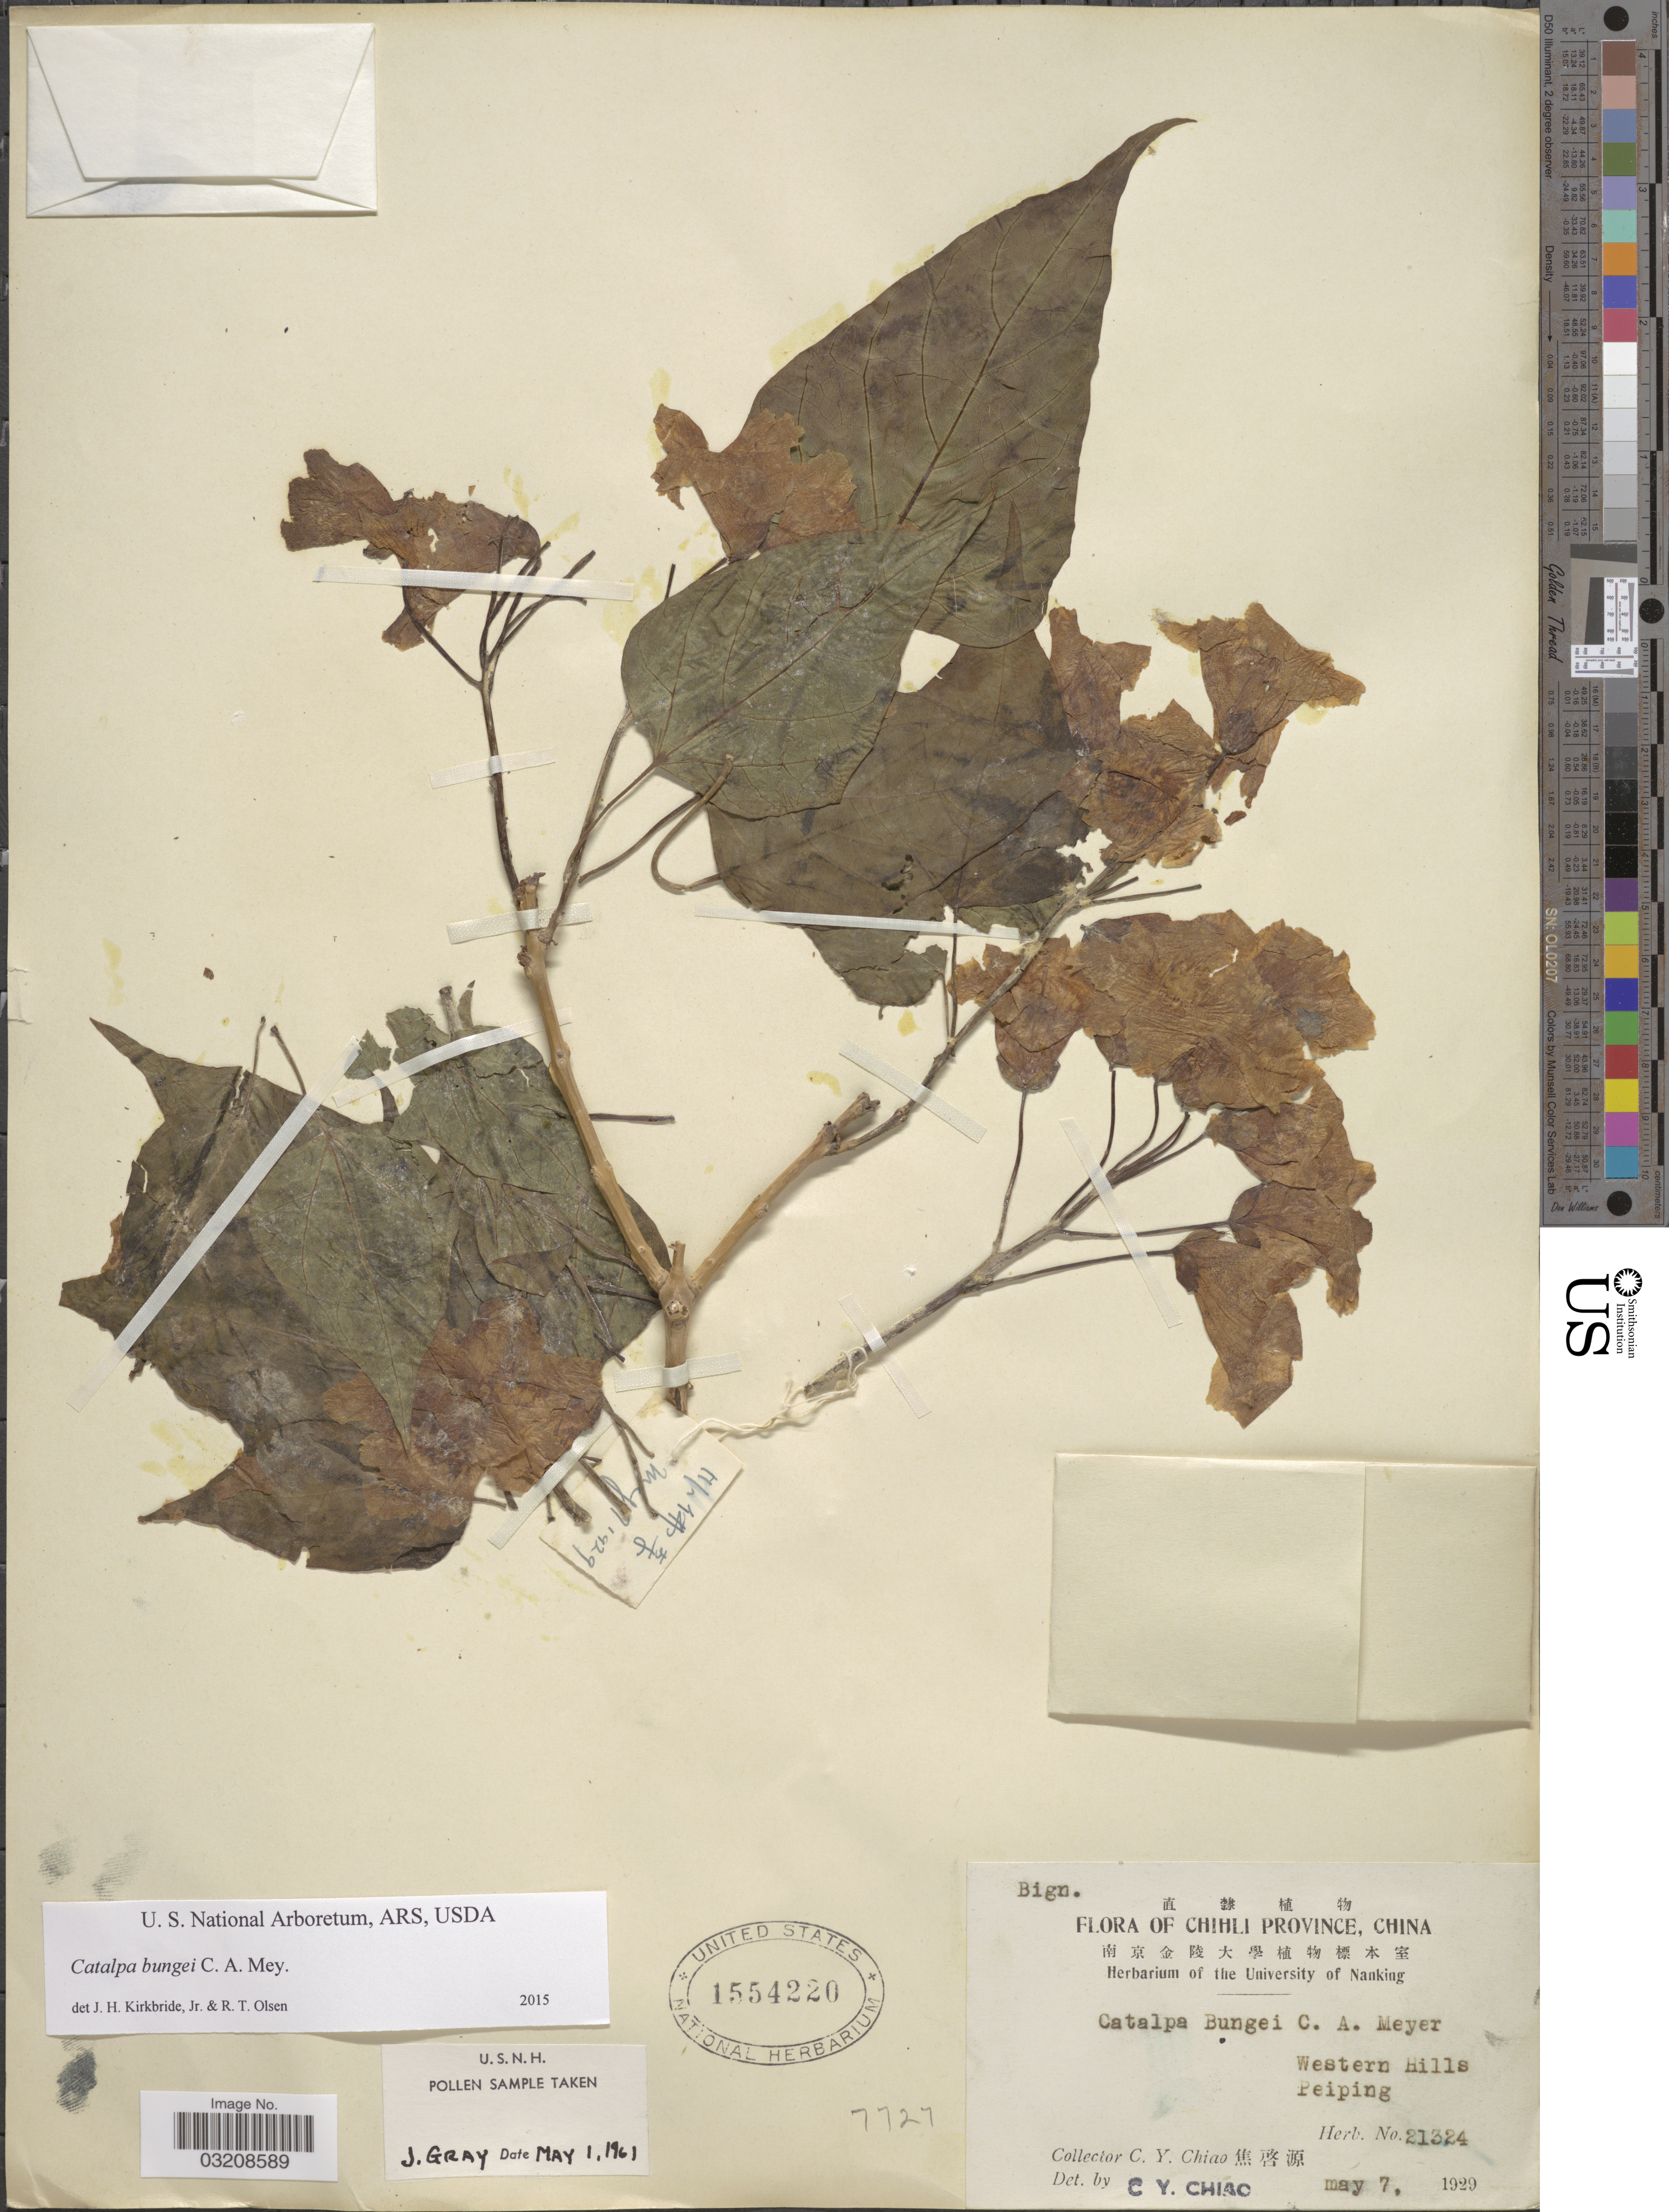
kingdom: Plantae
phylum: Tracheophyta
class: Magnoliopsida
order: Lamiales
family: Bignoniaceae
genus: Catalpa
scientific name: Catalpa bungei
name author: C.A. Mey.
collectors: C. Y. Chiao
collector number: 21324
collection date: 1929-05-07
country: China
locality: Chihli Province. Western Hills. Peiping.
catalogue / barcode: US 1554220